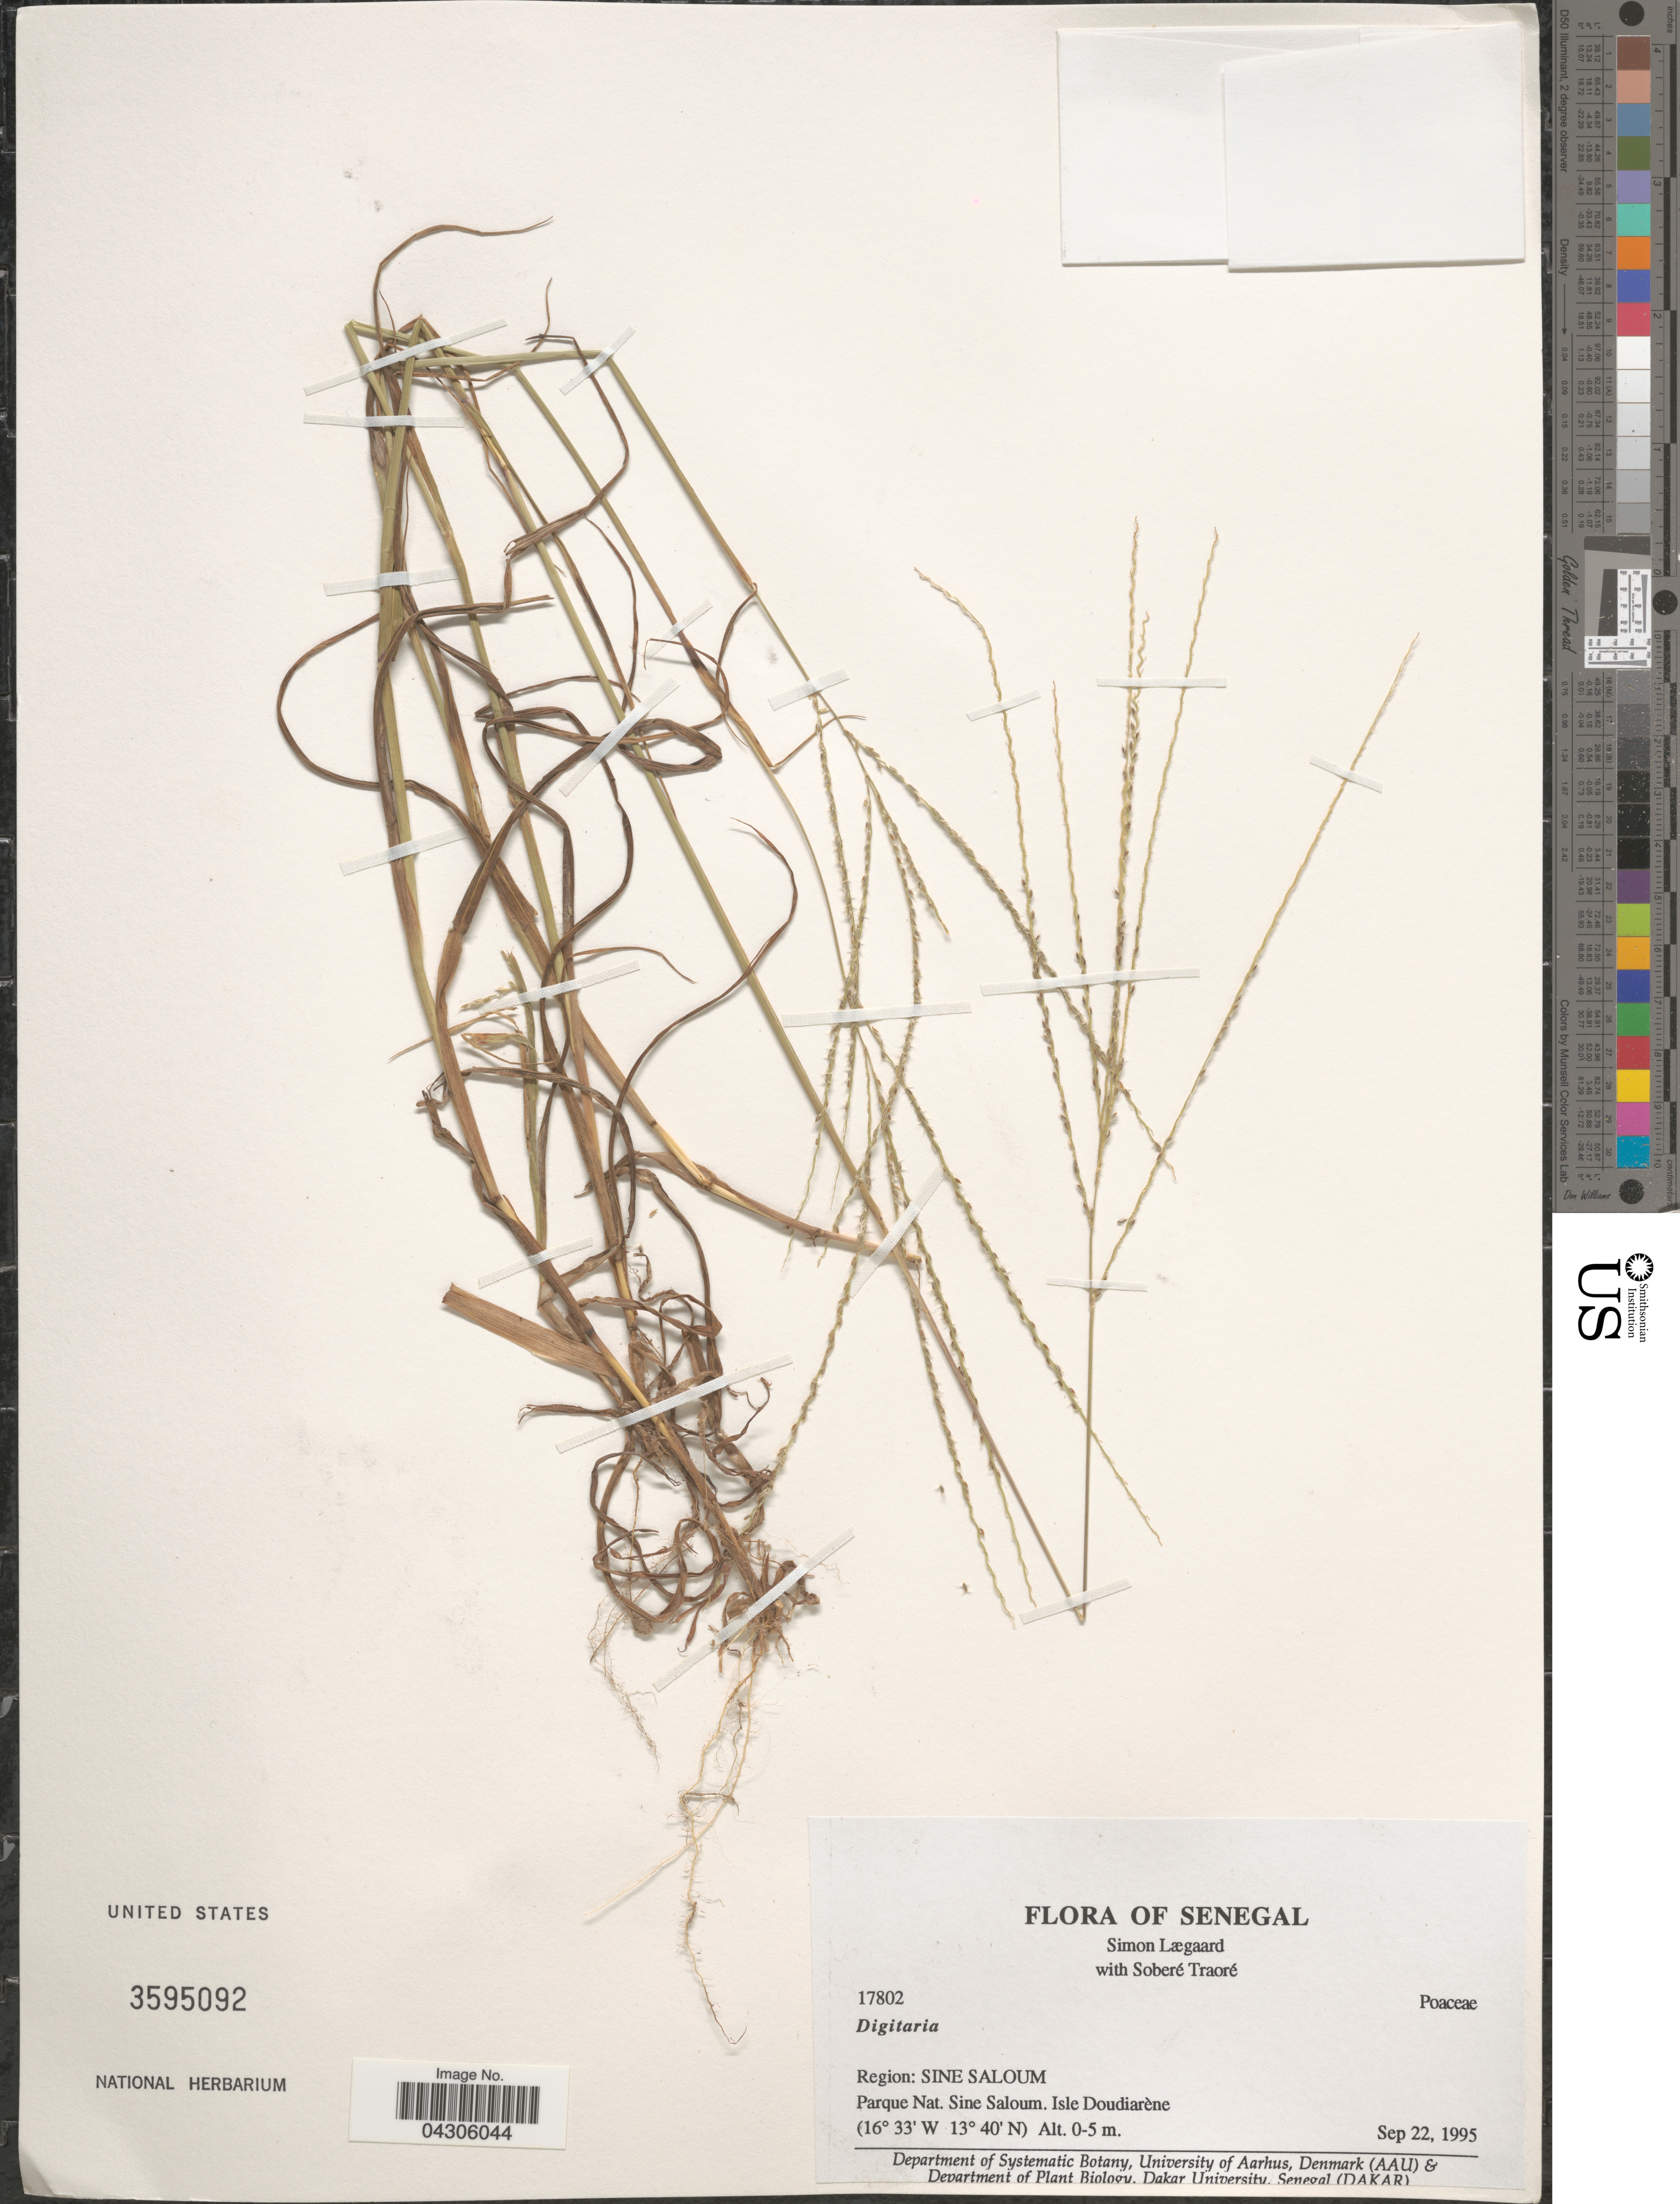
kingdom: Plantae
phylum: Tracheophyta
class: Liliopsida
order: Poales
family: Poaceae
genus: Digitaria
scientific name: Digitaria sp.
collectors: S. Lægaard & S. Traore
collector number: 17802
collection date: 1995-09-22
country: Senegal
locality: Region: Sine Saloum. Parque Nat. Sine Saloum. Isle Doudiarène.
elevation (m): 0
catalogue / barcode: US 3595092